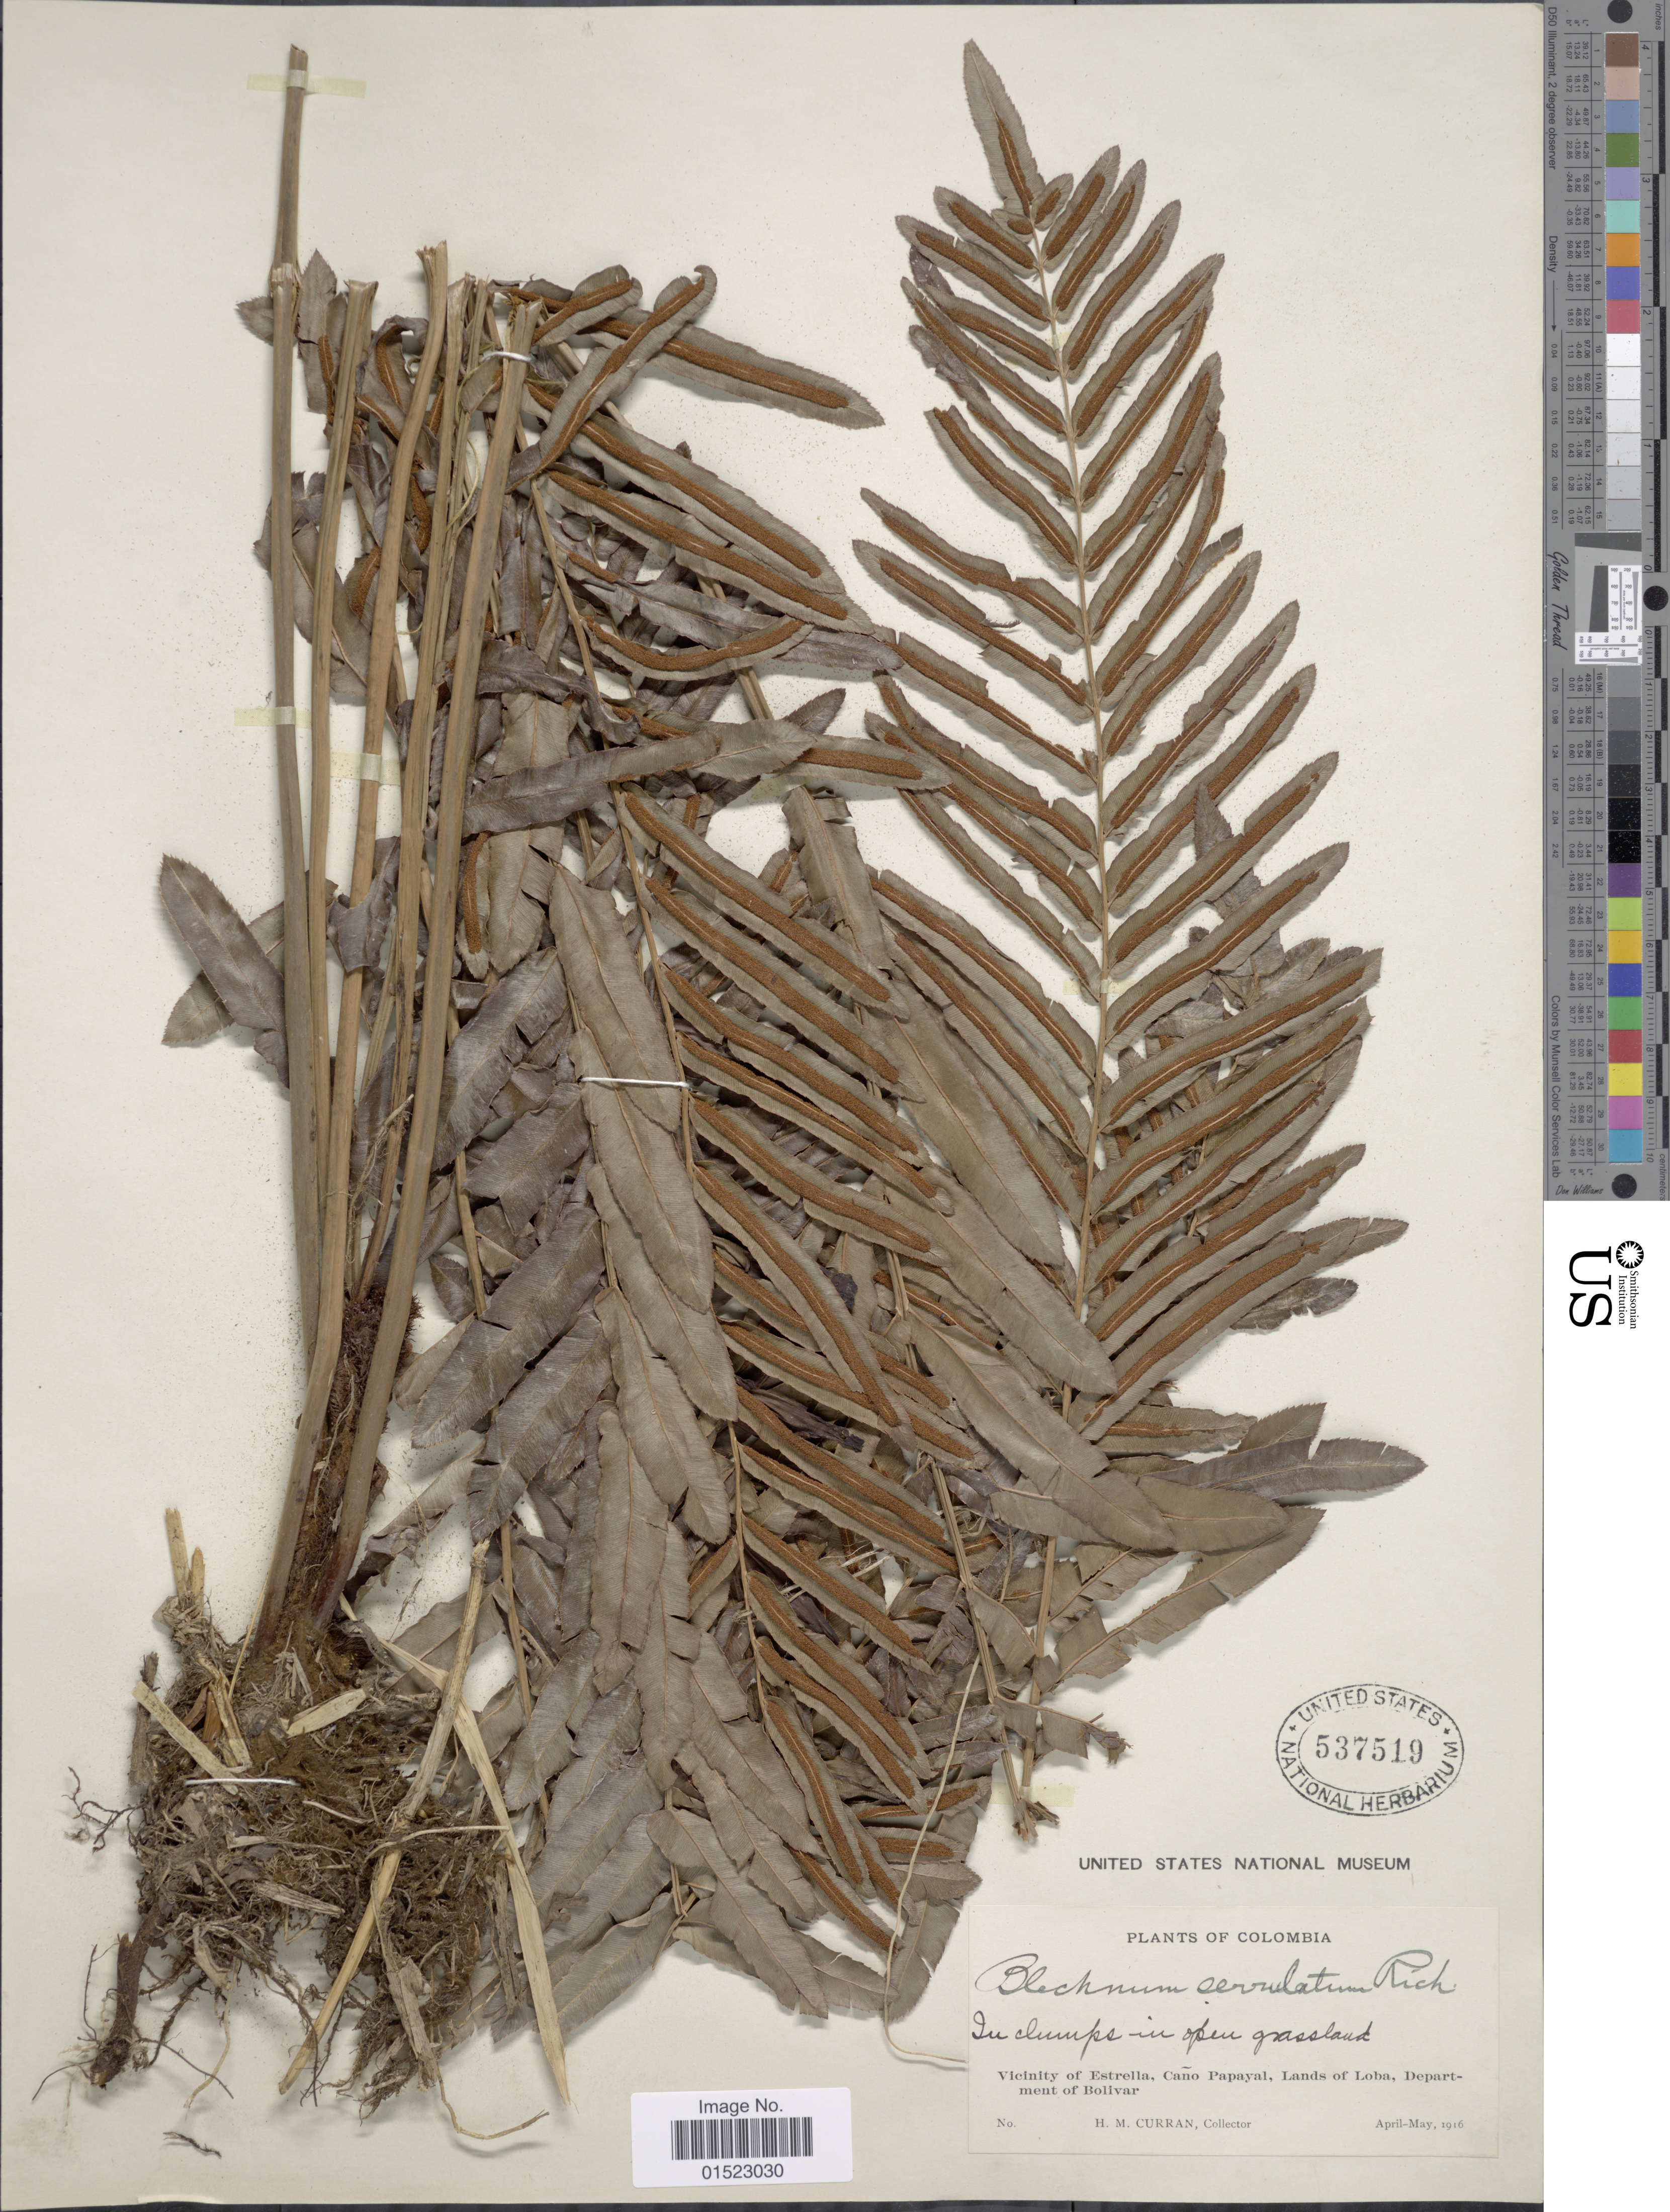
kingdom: Plantae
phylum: Tracheophyta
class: Polypodiopsida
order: Polypodiales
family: Blechnaceae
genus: Telmatoblechnum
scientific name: Telmatoblechnum serrulatum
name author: (Rich.) Perrie et al.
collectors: H. M. Curran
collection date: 1916-04/1916-05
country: Colombia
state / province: Bolívar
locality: Vicinity of Estrella, Caño Papayal, Lands of Loba, Department Bolivar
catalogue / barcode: US 537519